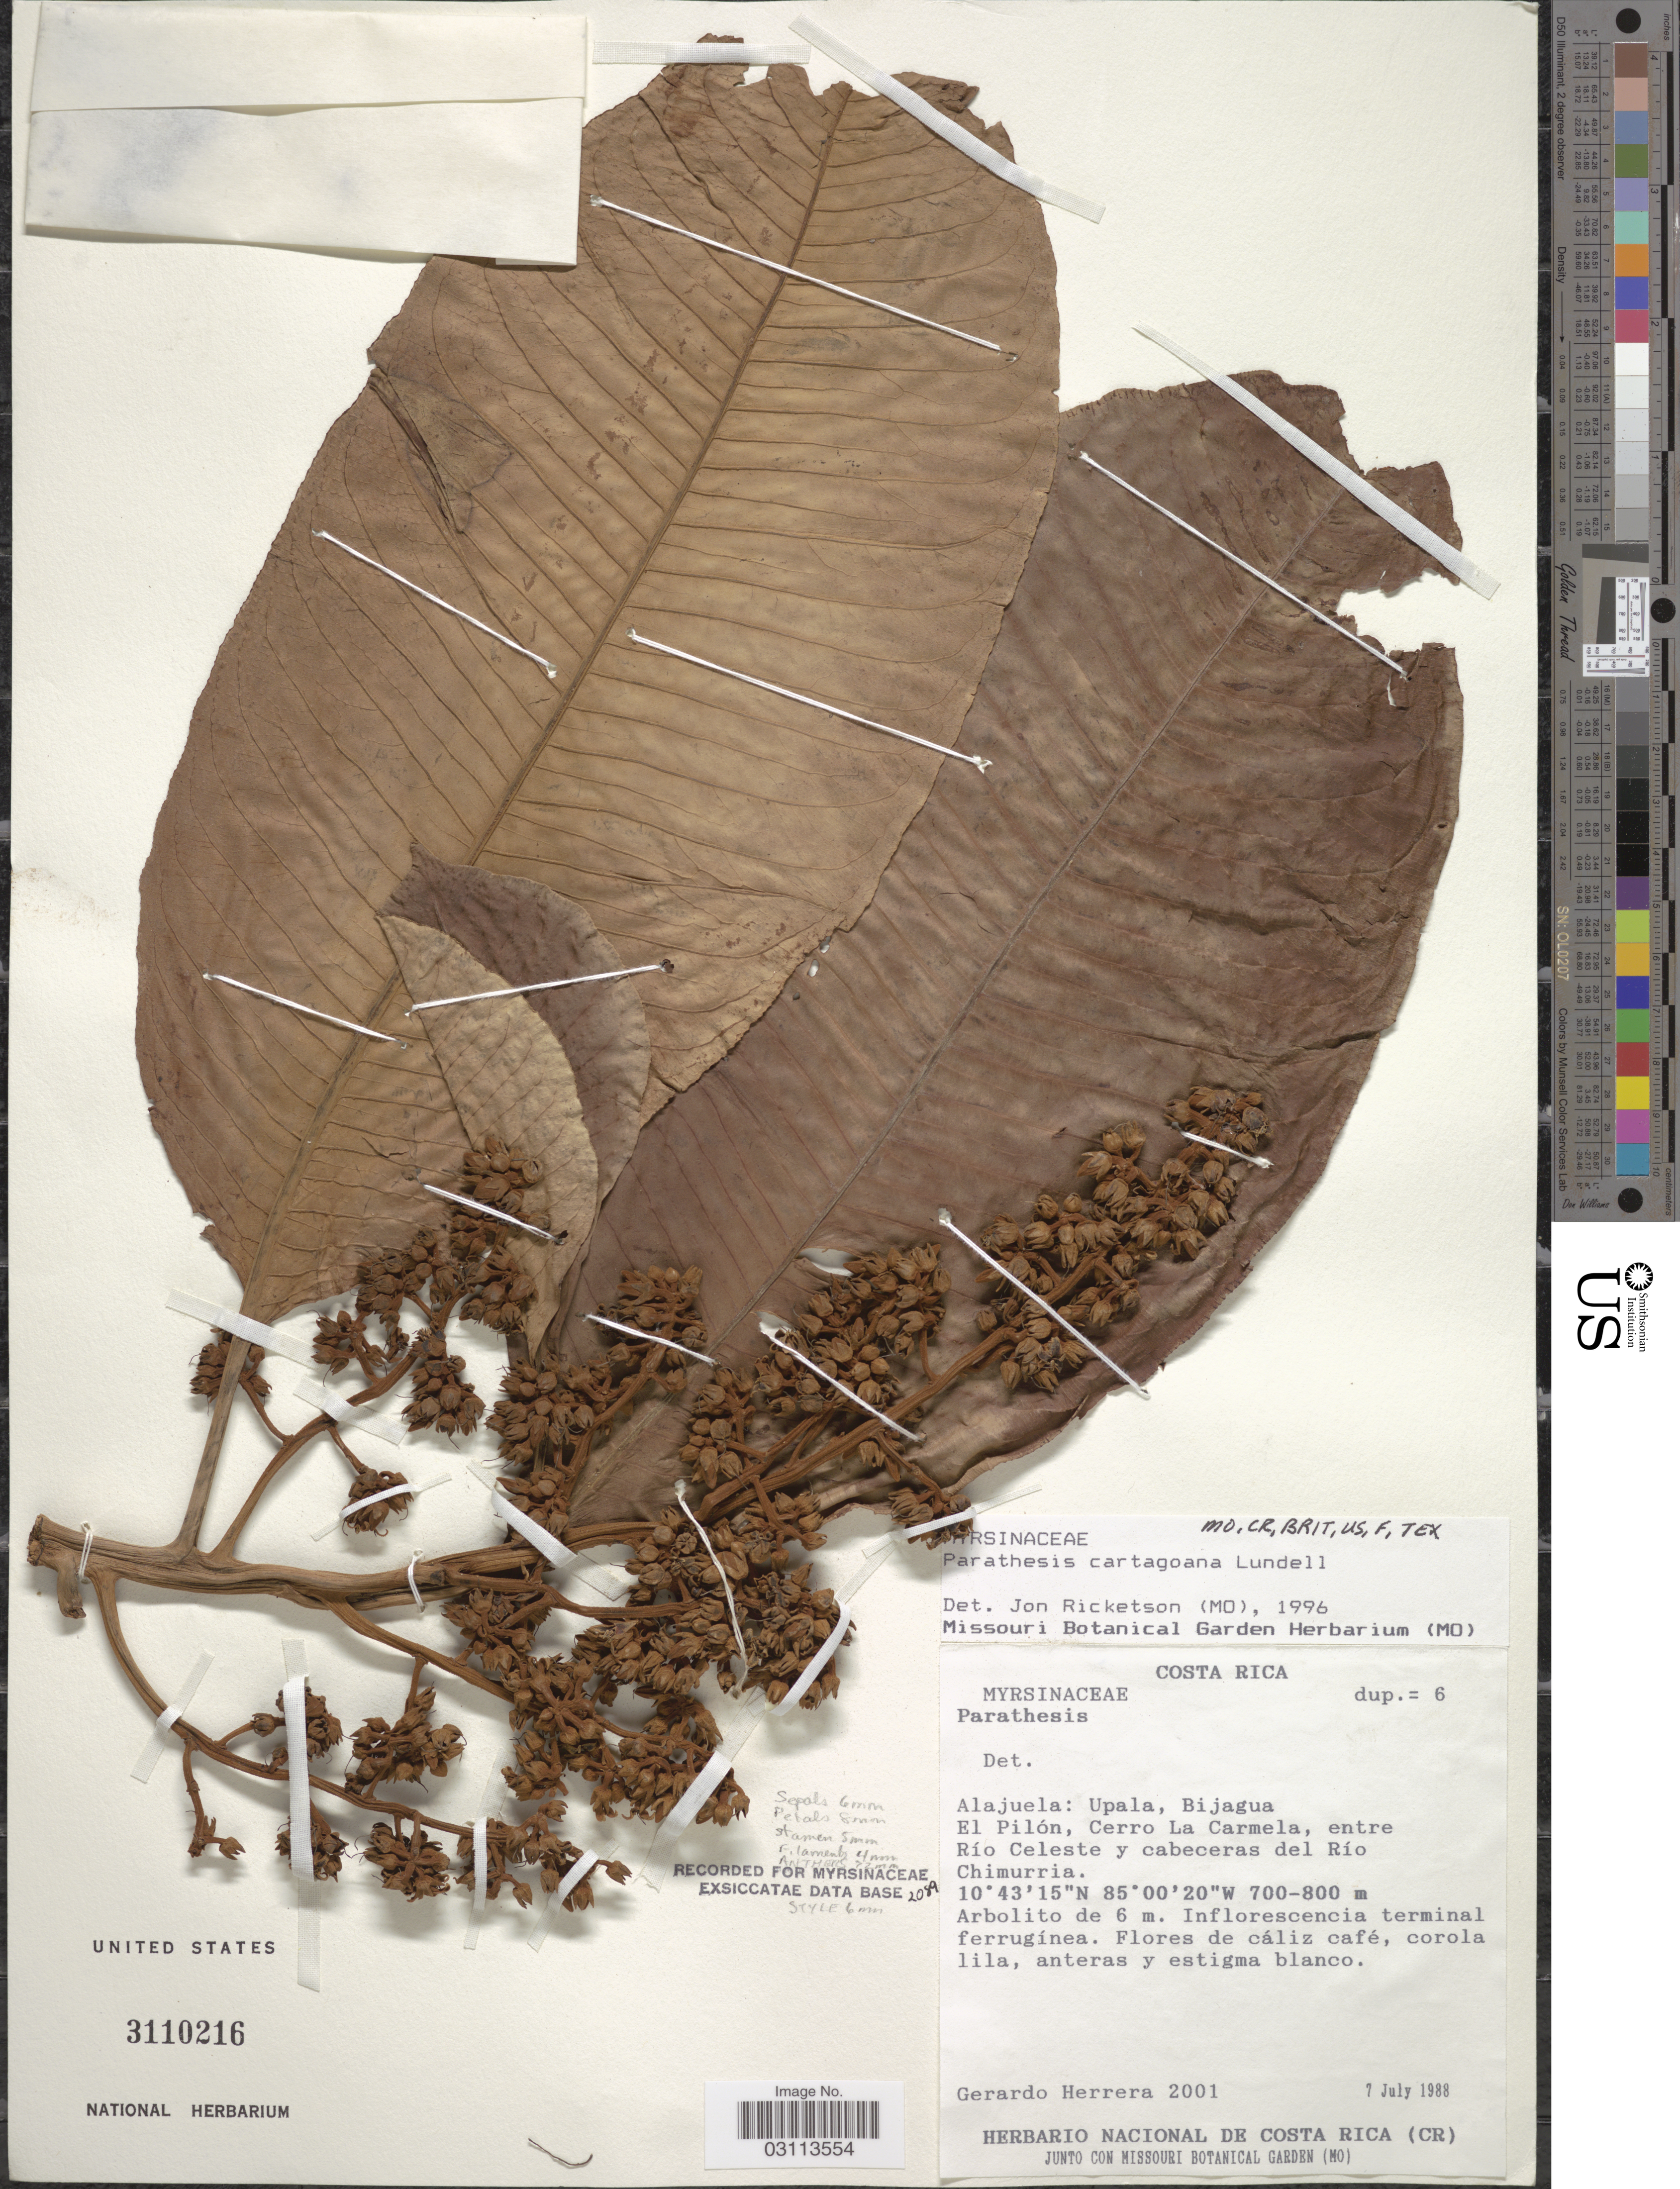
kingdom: Plantae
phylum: Tracheophyta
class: Magnoliopsida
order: Ericales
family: Primulaceae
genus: Parathesis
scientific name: Parathesis cartagoana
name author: Lundell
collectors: G. Herrera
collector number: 2001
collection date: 1988-07-07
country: Costa Rica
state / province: Alajuela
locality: Upala, Bijagua. El Pilón, Cerro La Carmela, entre Río Celeste y cabeceras del Río Chimurria.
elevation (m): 700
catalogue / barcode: US 3110216